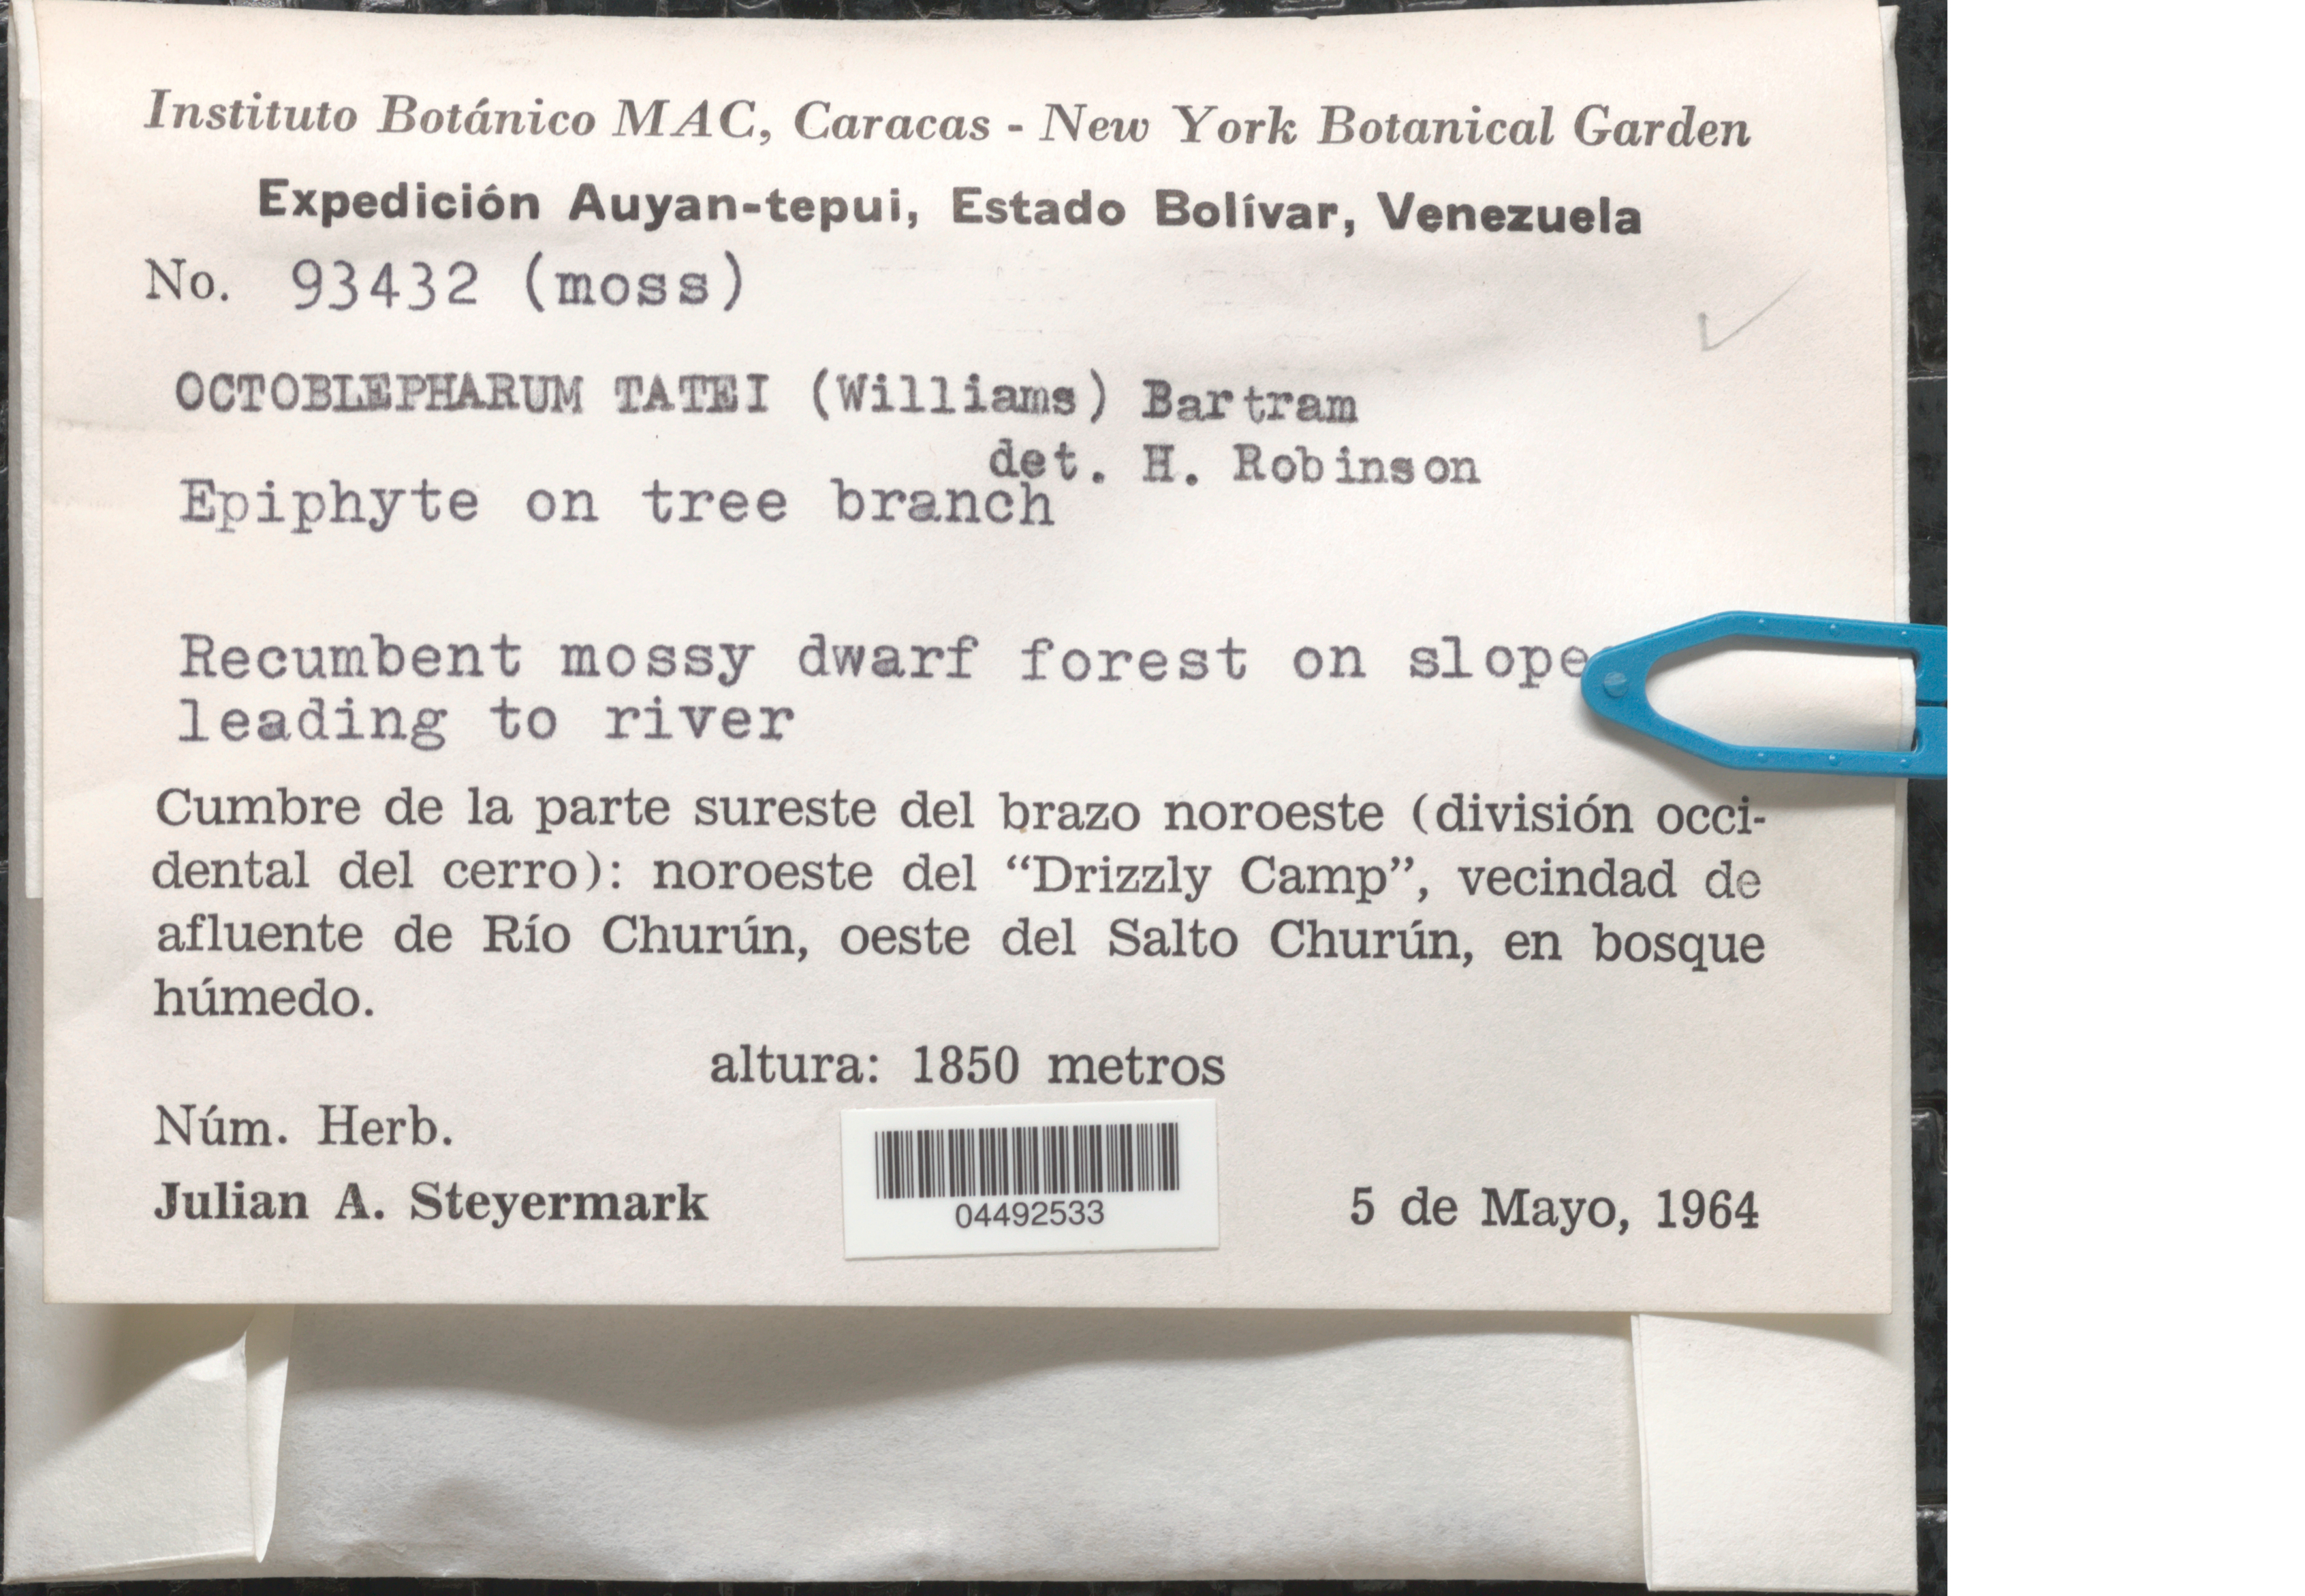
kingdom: Plantae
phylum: Bryophyta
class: Bryopsida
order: Dicranales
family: Octoblepharaceae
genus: Octoblepharum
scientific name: Octoblepharum pellucidum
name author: Müll. Hal.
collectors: J. Steyermark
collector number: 93432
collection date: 1964-05-05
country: Venezuela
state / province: Bolivar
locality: Expedición Auyan-tepui, Estado Bolívar, Venezuela. Cumbre de la parte sureste del brazo noroeste (división occidental del cerro): noroeste del "Drizzly Camp", vecindad de afluente de Río Churún, oeste del Salto Churún.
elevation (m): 1850